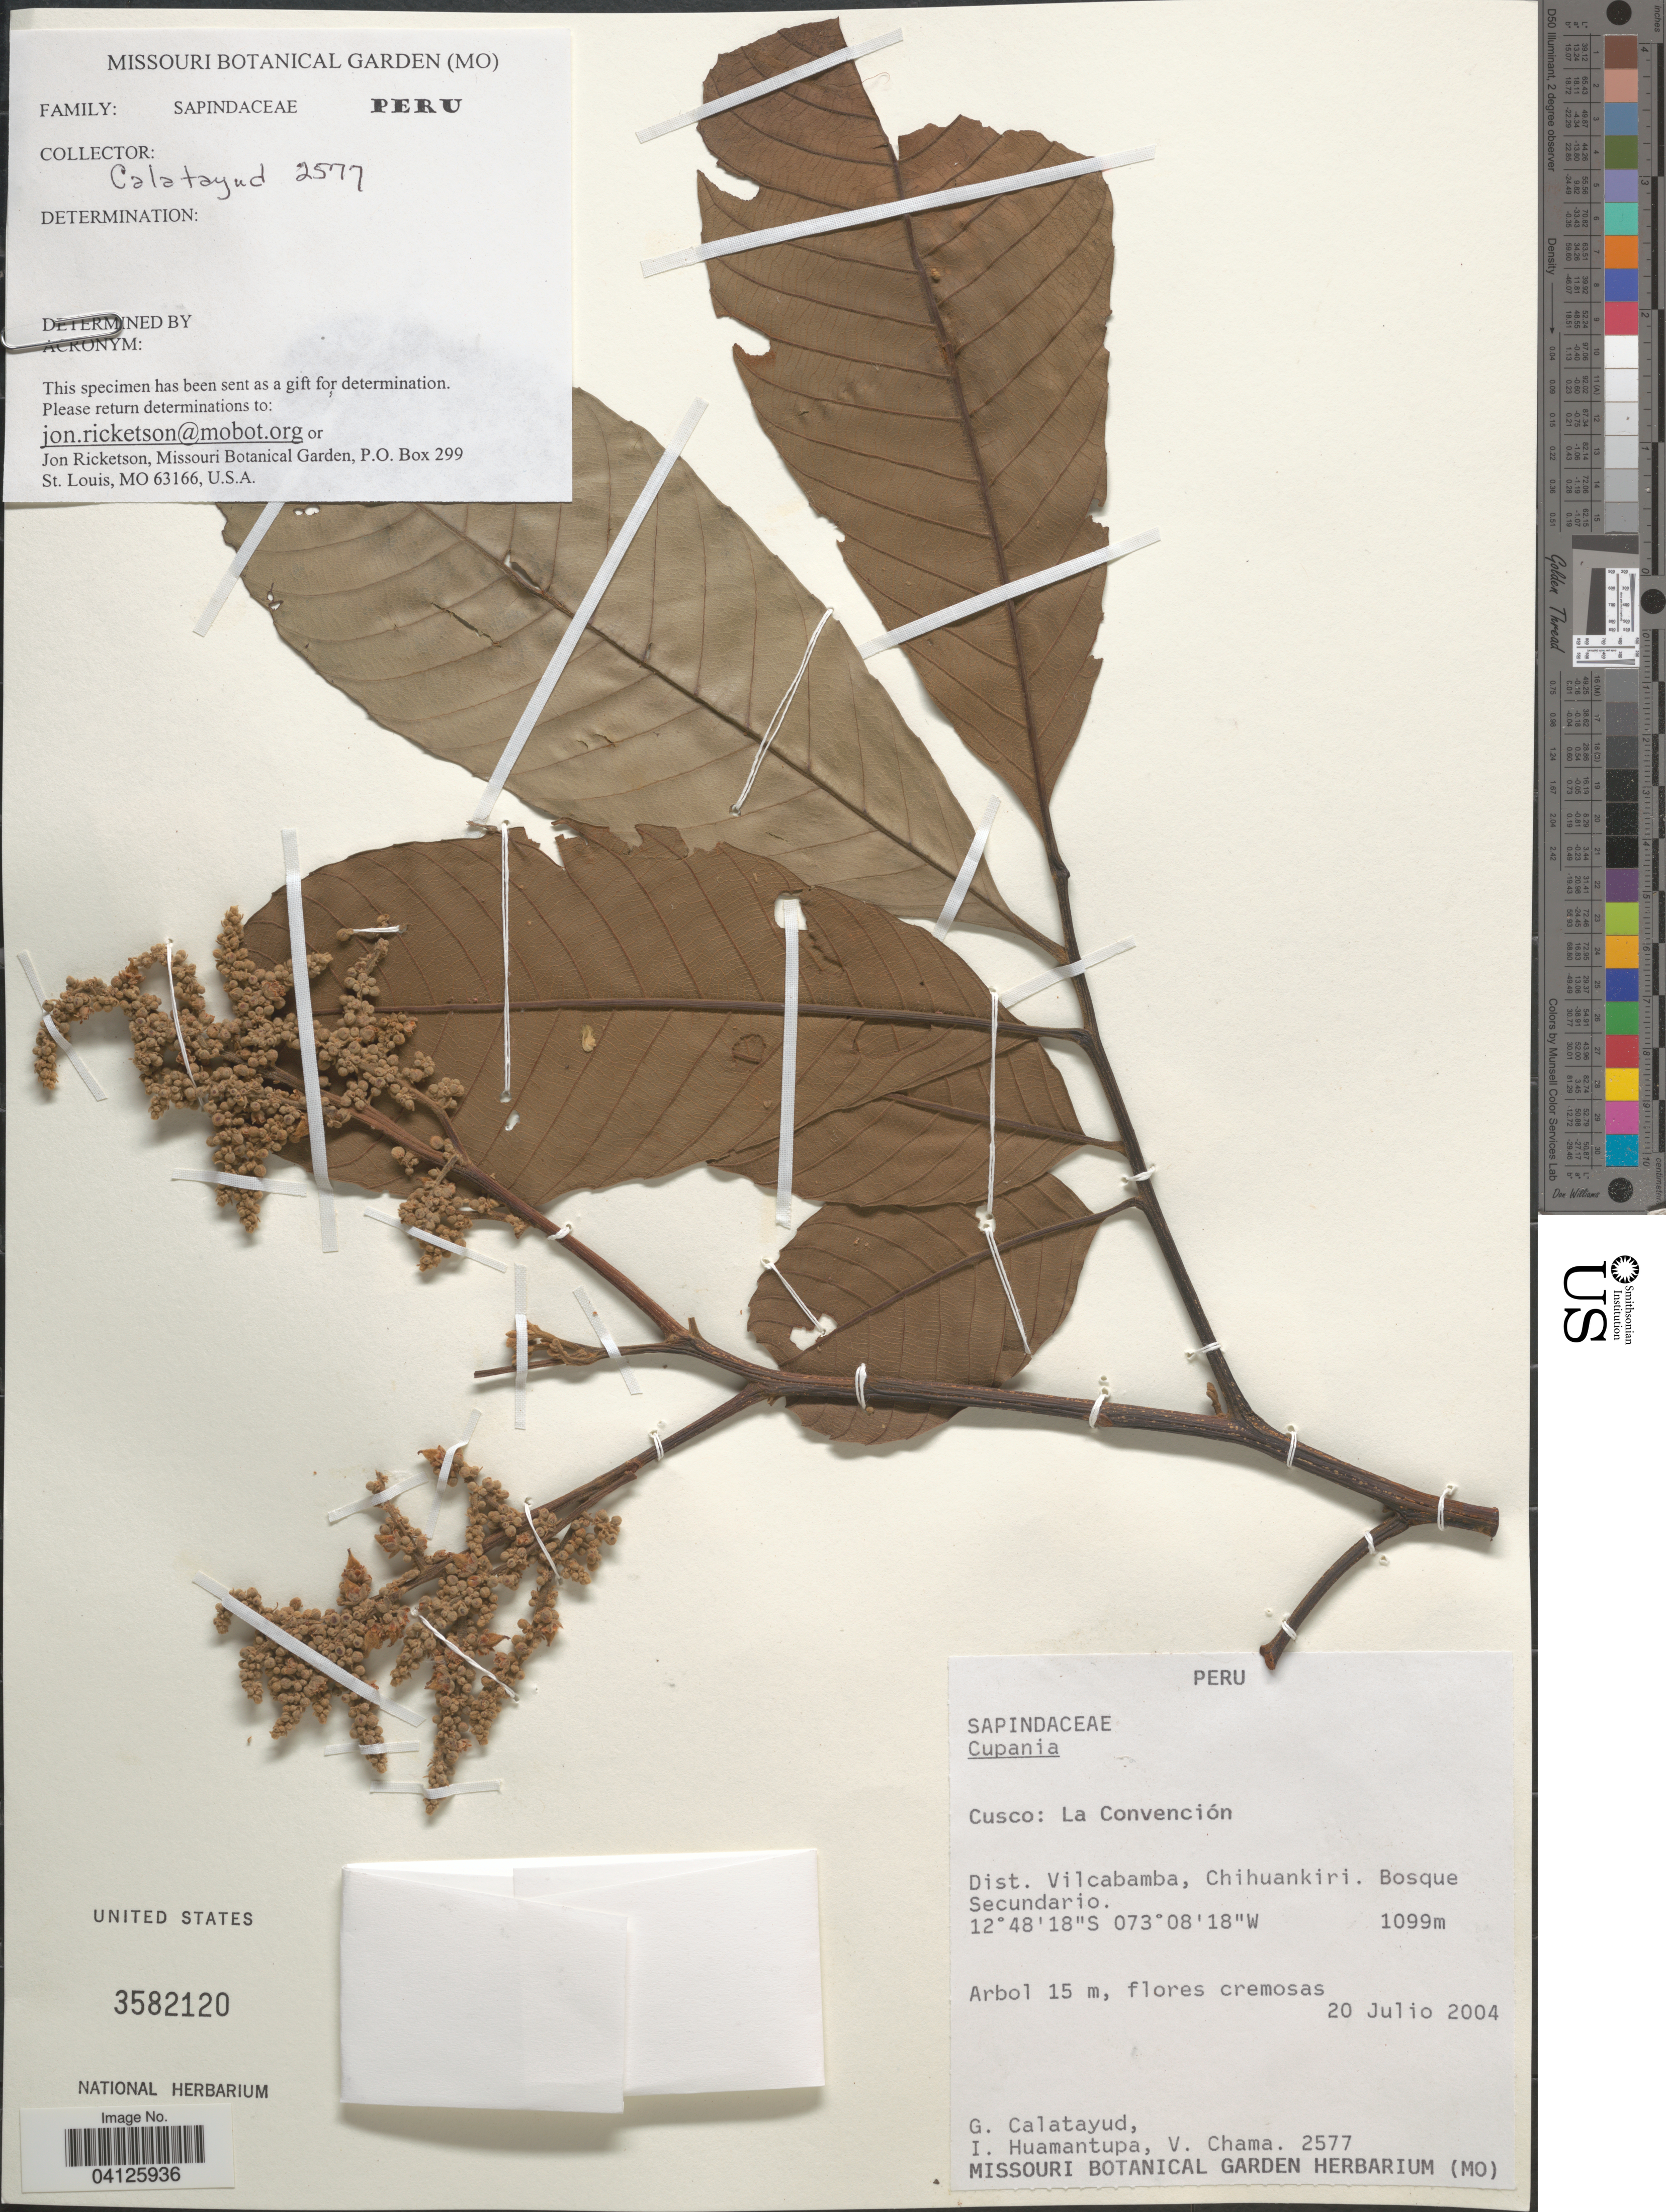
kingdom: Plantae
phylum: Tracheophyta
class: Magnoliopsida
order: Sapindales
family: Sapindaceae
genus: Cupania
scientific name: Cupania latifolia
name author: Kunth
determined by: Acevedo-Rodriguez, P., (US), Smithsonian Institution - National Museum of Natural History (UNITED STATES)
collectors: G. Calatayud, I. Huamantupa & V. Chama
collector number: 2577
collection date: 2004-07-20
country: Peru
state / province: Cusco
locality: La Convención. Dist. Vilcabamba, Chihuankiri. Bosque Secundario.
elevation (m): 1099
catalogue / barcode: US 3582120